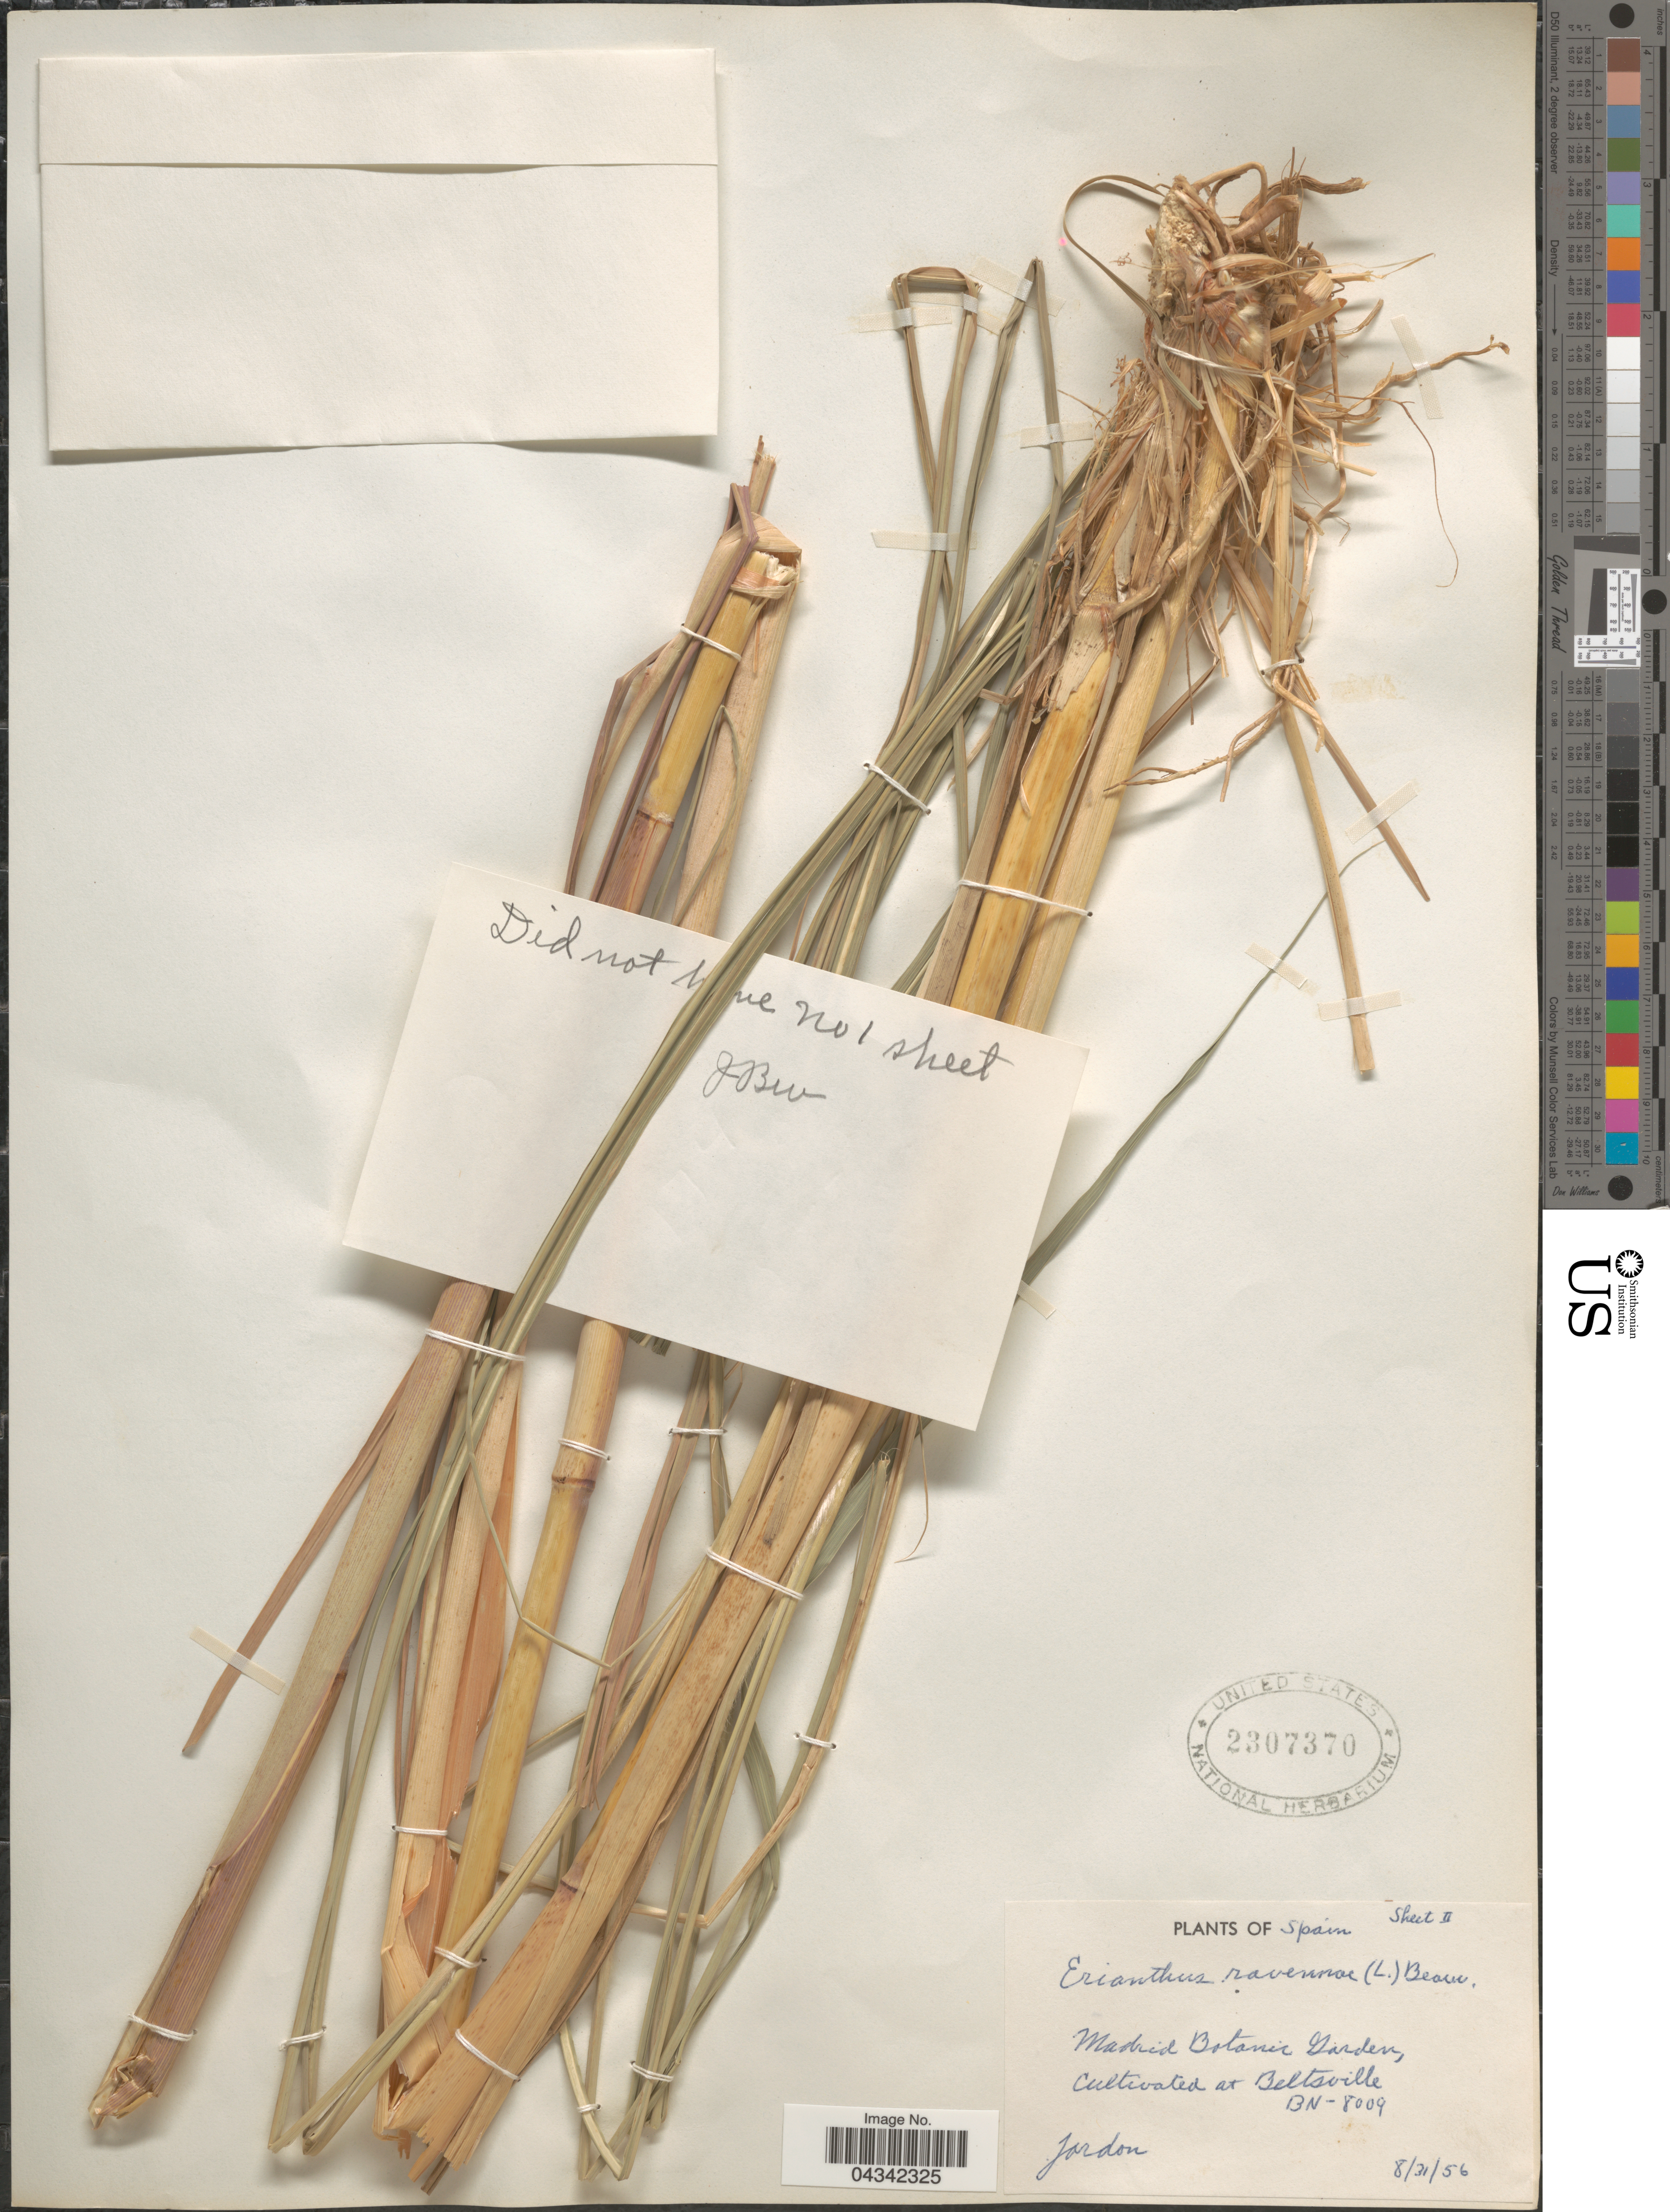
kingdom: Plantae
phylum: Tracheophyta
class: Liliopsida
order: Poales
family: Poaceae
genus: Tripidium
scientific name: Tripidium ravennae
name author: (L.) H. Scholz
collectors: -. Jordon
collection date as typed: Transcribed d/m/y: 31/8/56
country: Spain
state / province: Madrid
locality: Cultivated at Beltsville BN-8009.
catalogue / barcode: US 2307370